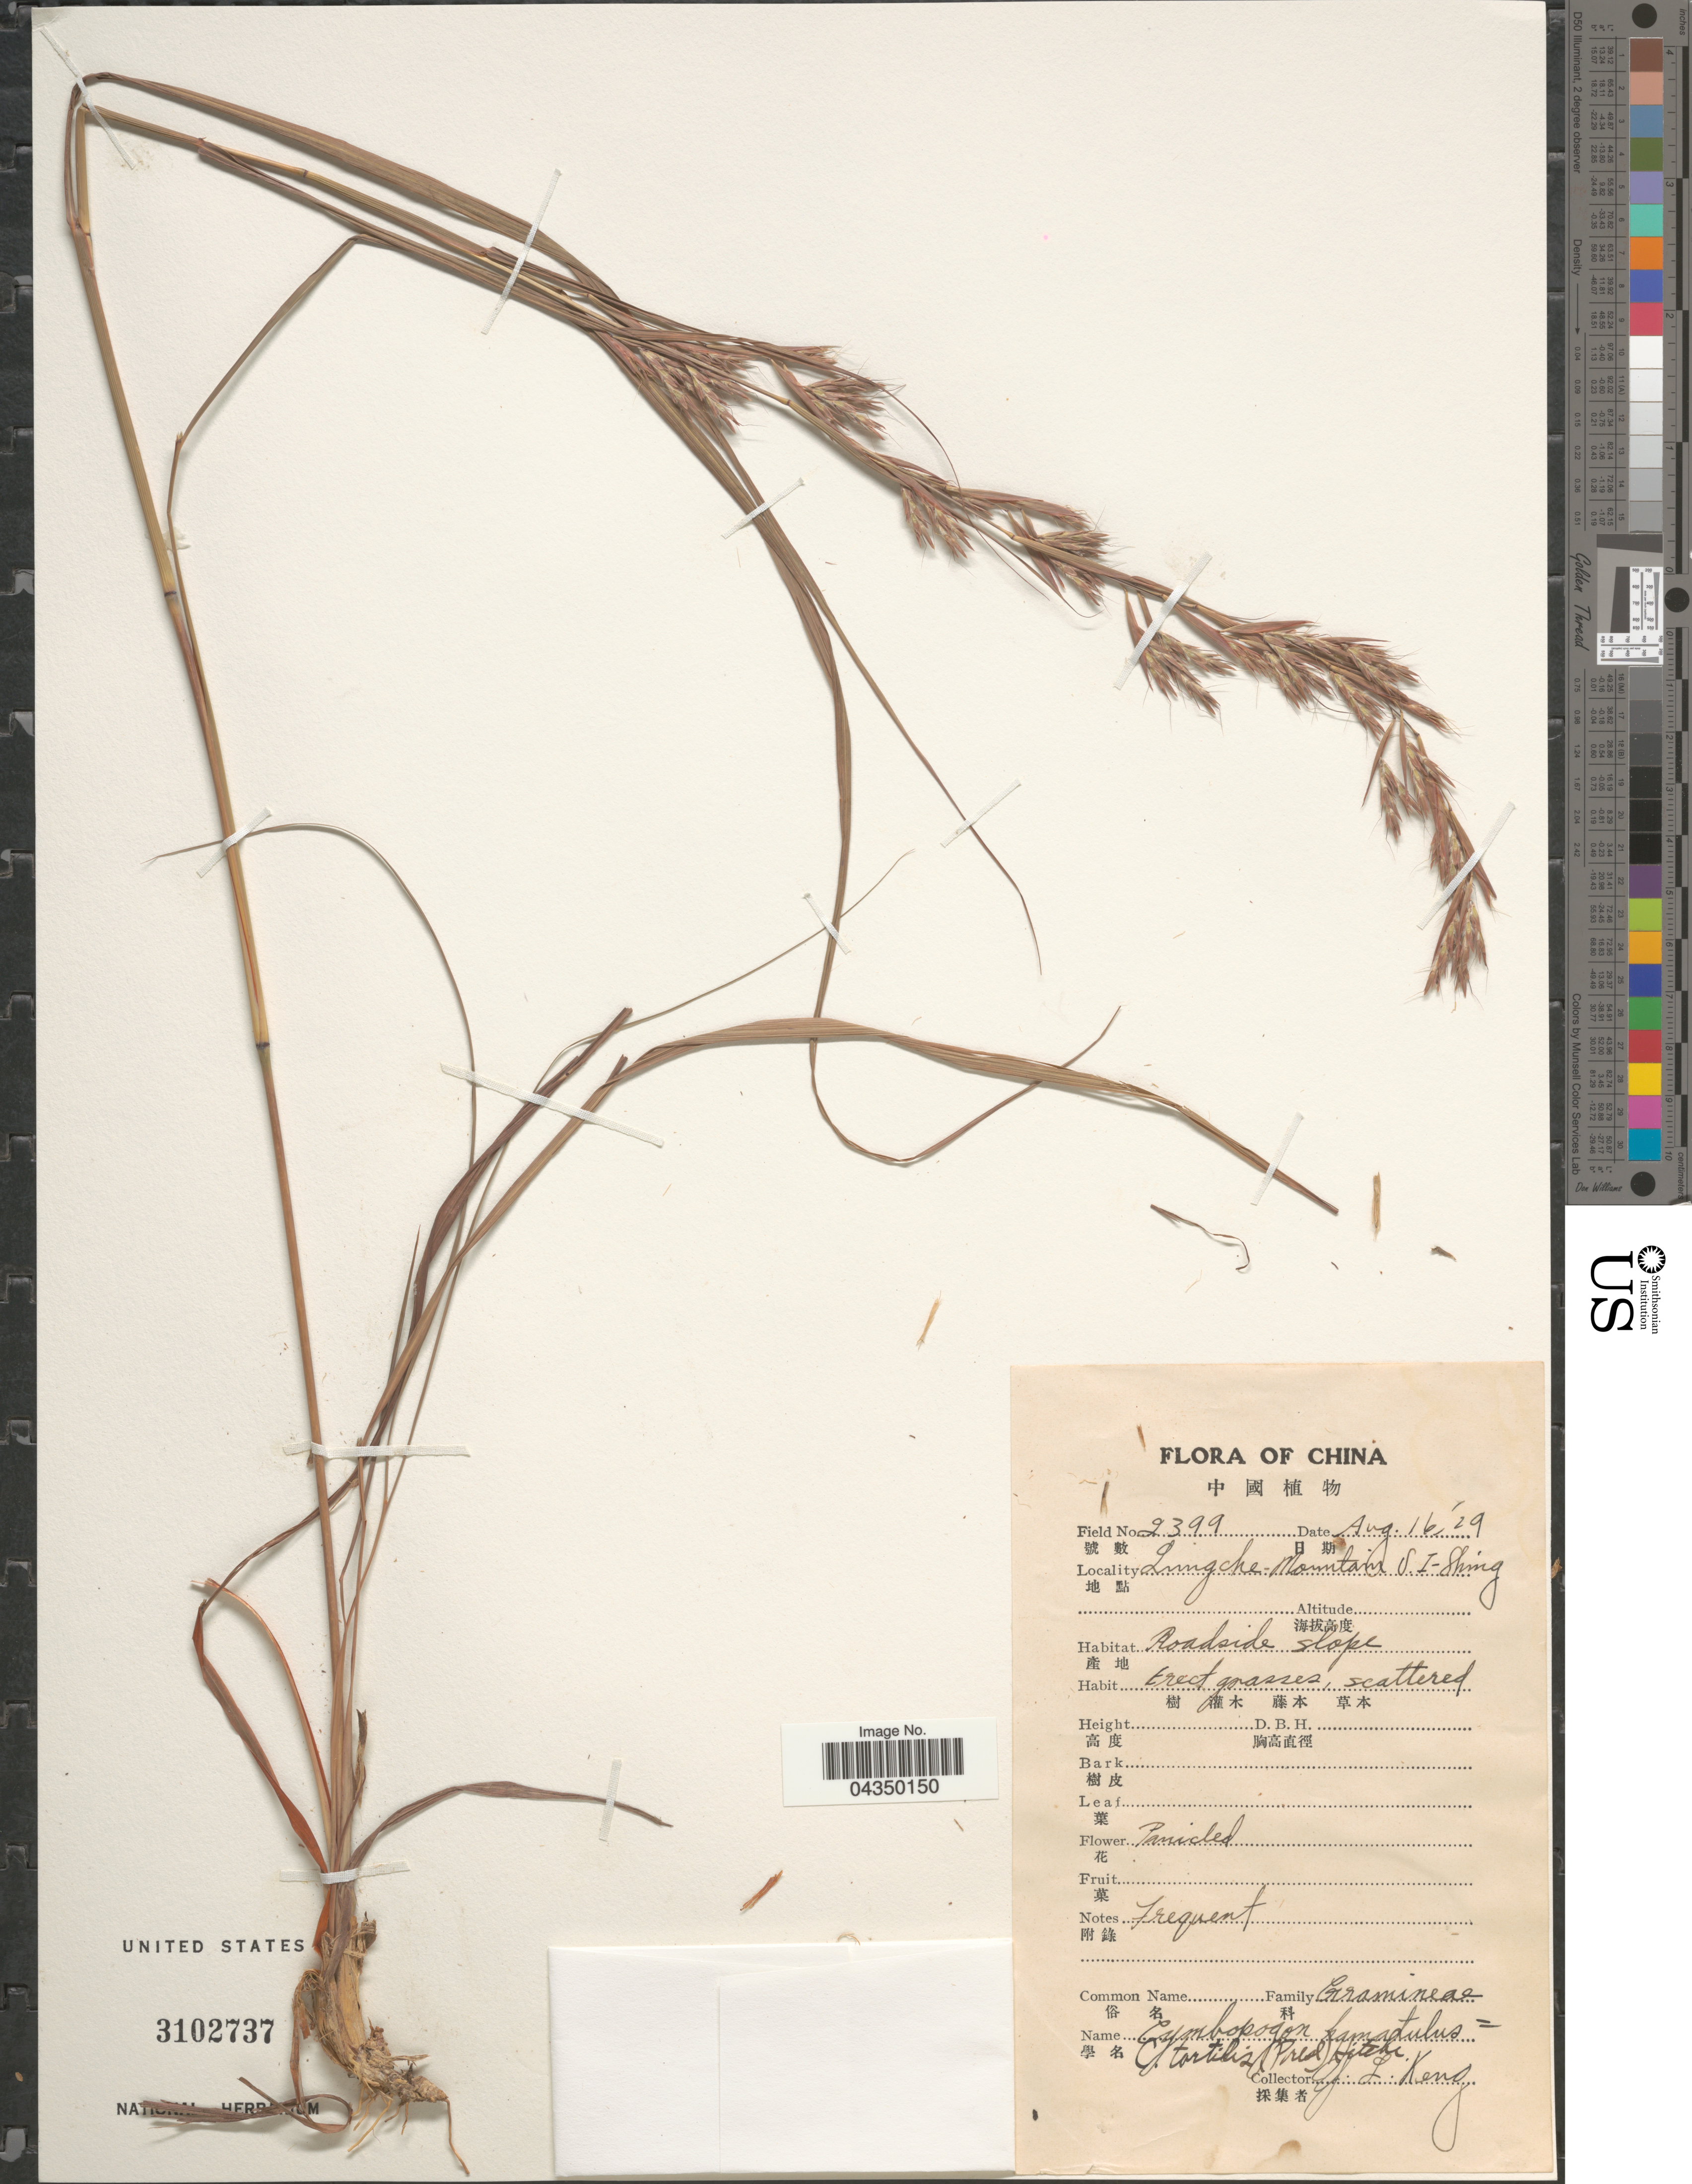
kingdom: Plantae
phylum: Tracheophyta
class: Liliopsida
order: Poales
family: Poaceae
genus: Cymbopogon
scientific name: Cymbopogon tortilis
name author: (J. Presl) A. Camus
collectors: Y. L. Keng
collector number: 2399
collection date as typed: Transcribed d/m/y: 16/8/29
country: China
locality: Lungche - Mountain S. I-Shing. X.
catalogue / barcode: US 3102737